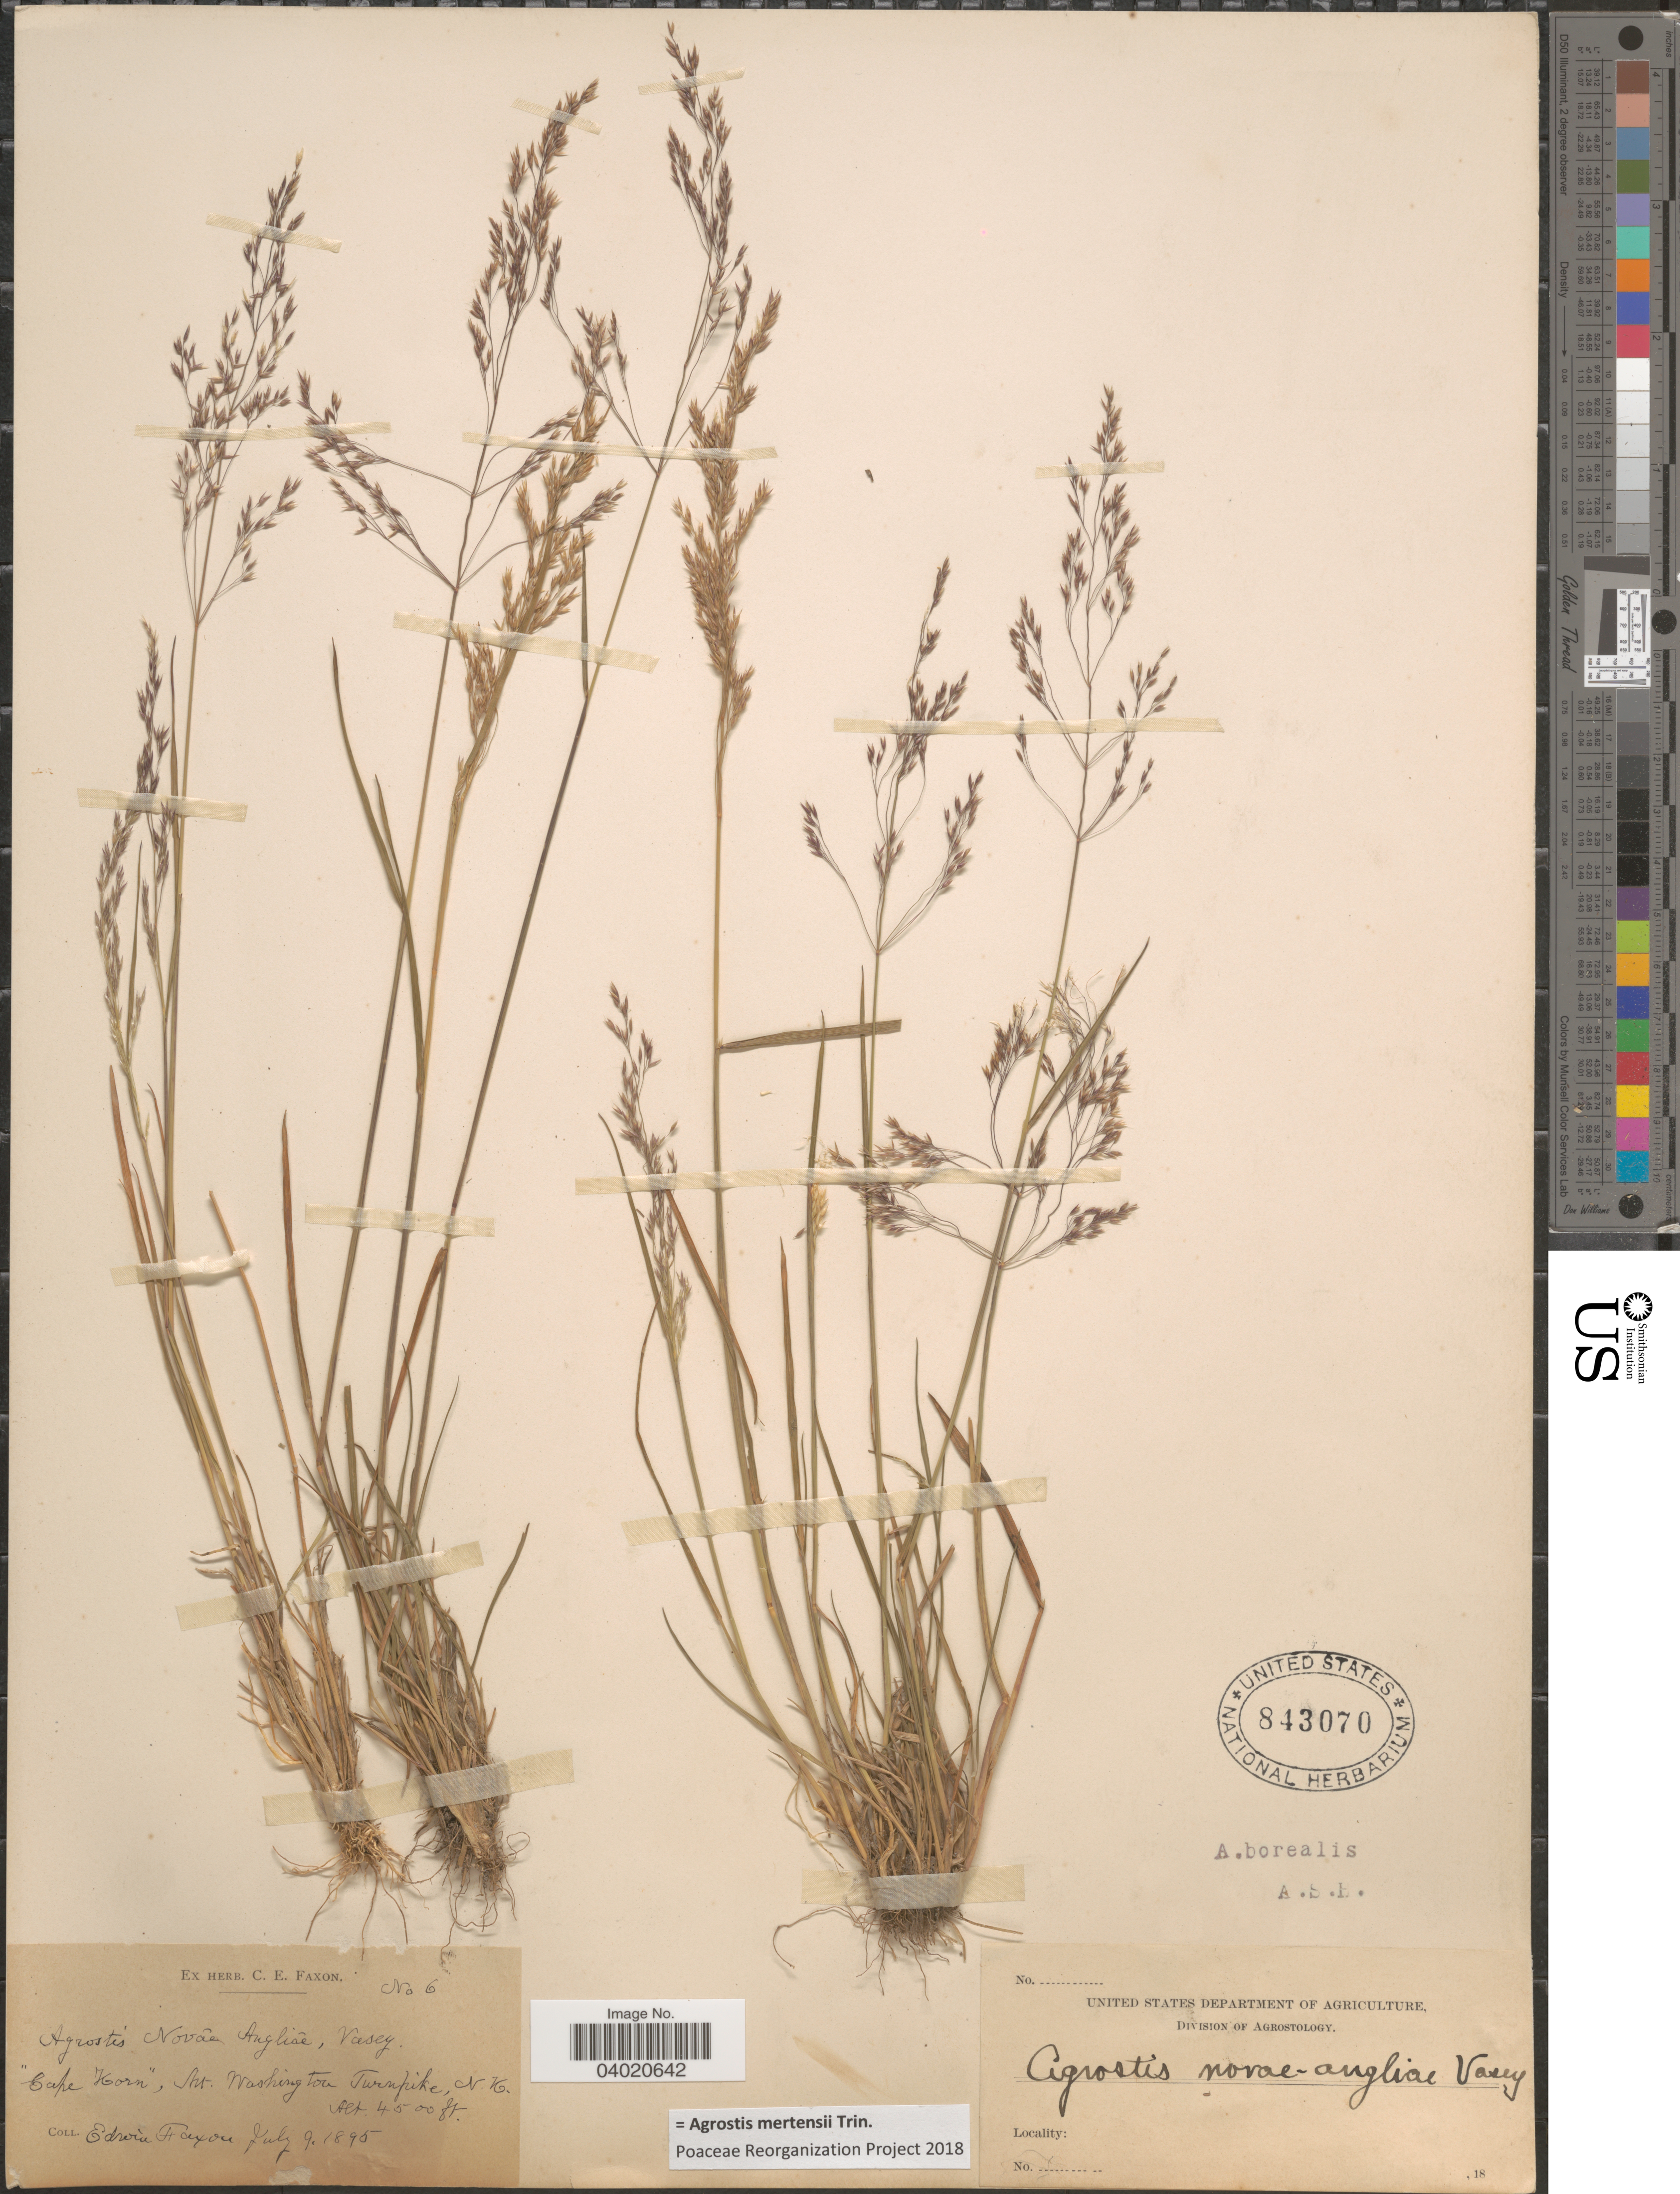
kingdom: Plantae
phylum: Tracheophyta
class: Liliopsida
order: Poales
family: Poaceae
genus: Agrostis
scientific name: Agrostis mertensii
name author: Trin.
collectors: E. Faxon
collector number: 6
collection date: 1895-07-09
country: United States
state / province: New Hampshire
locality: Cape Horn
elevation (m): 1372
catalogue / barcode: US 843070